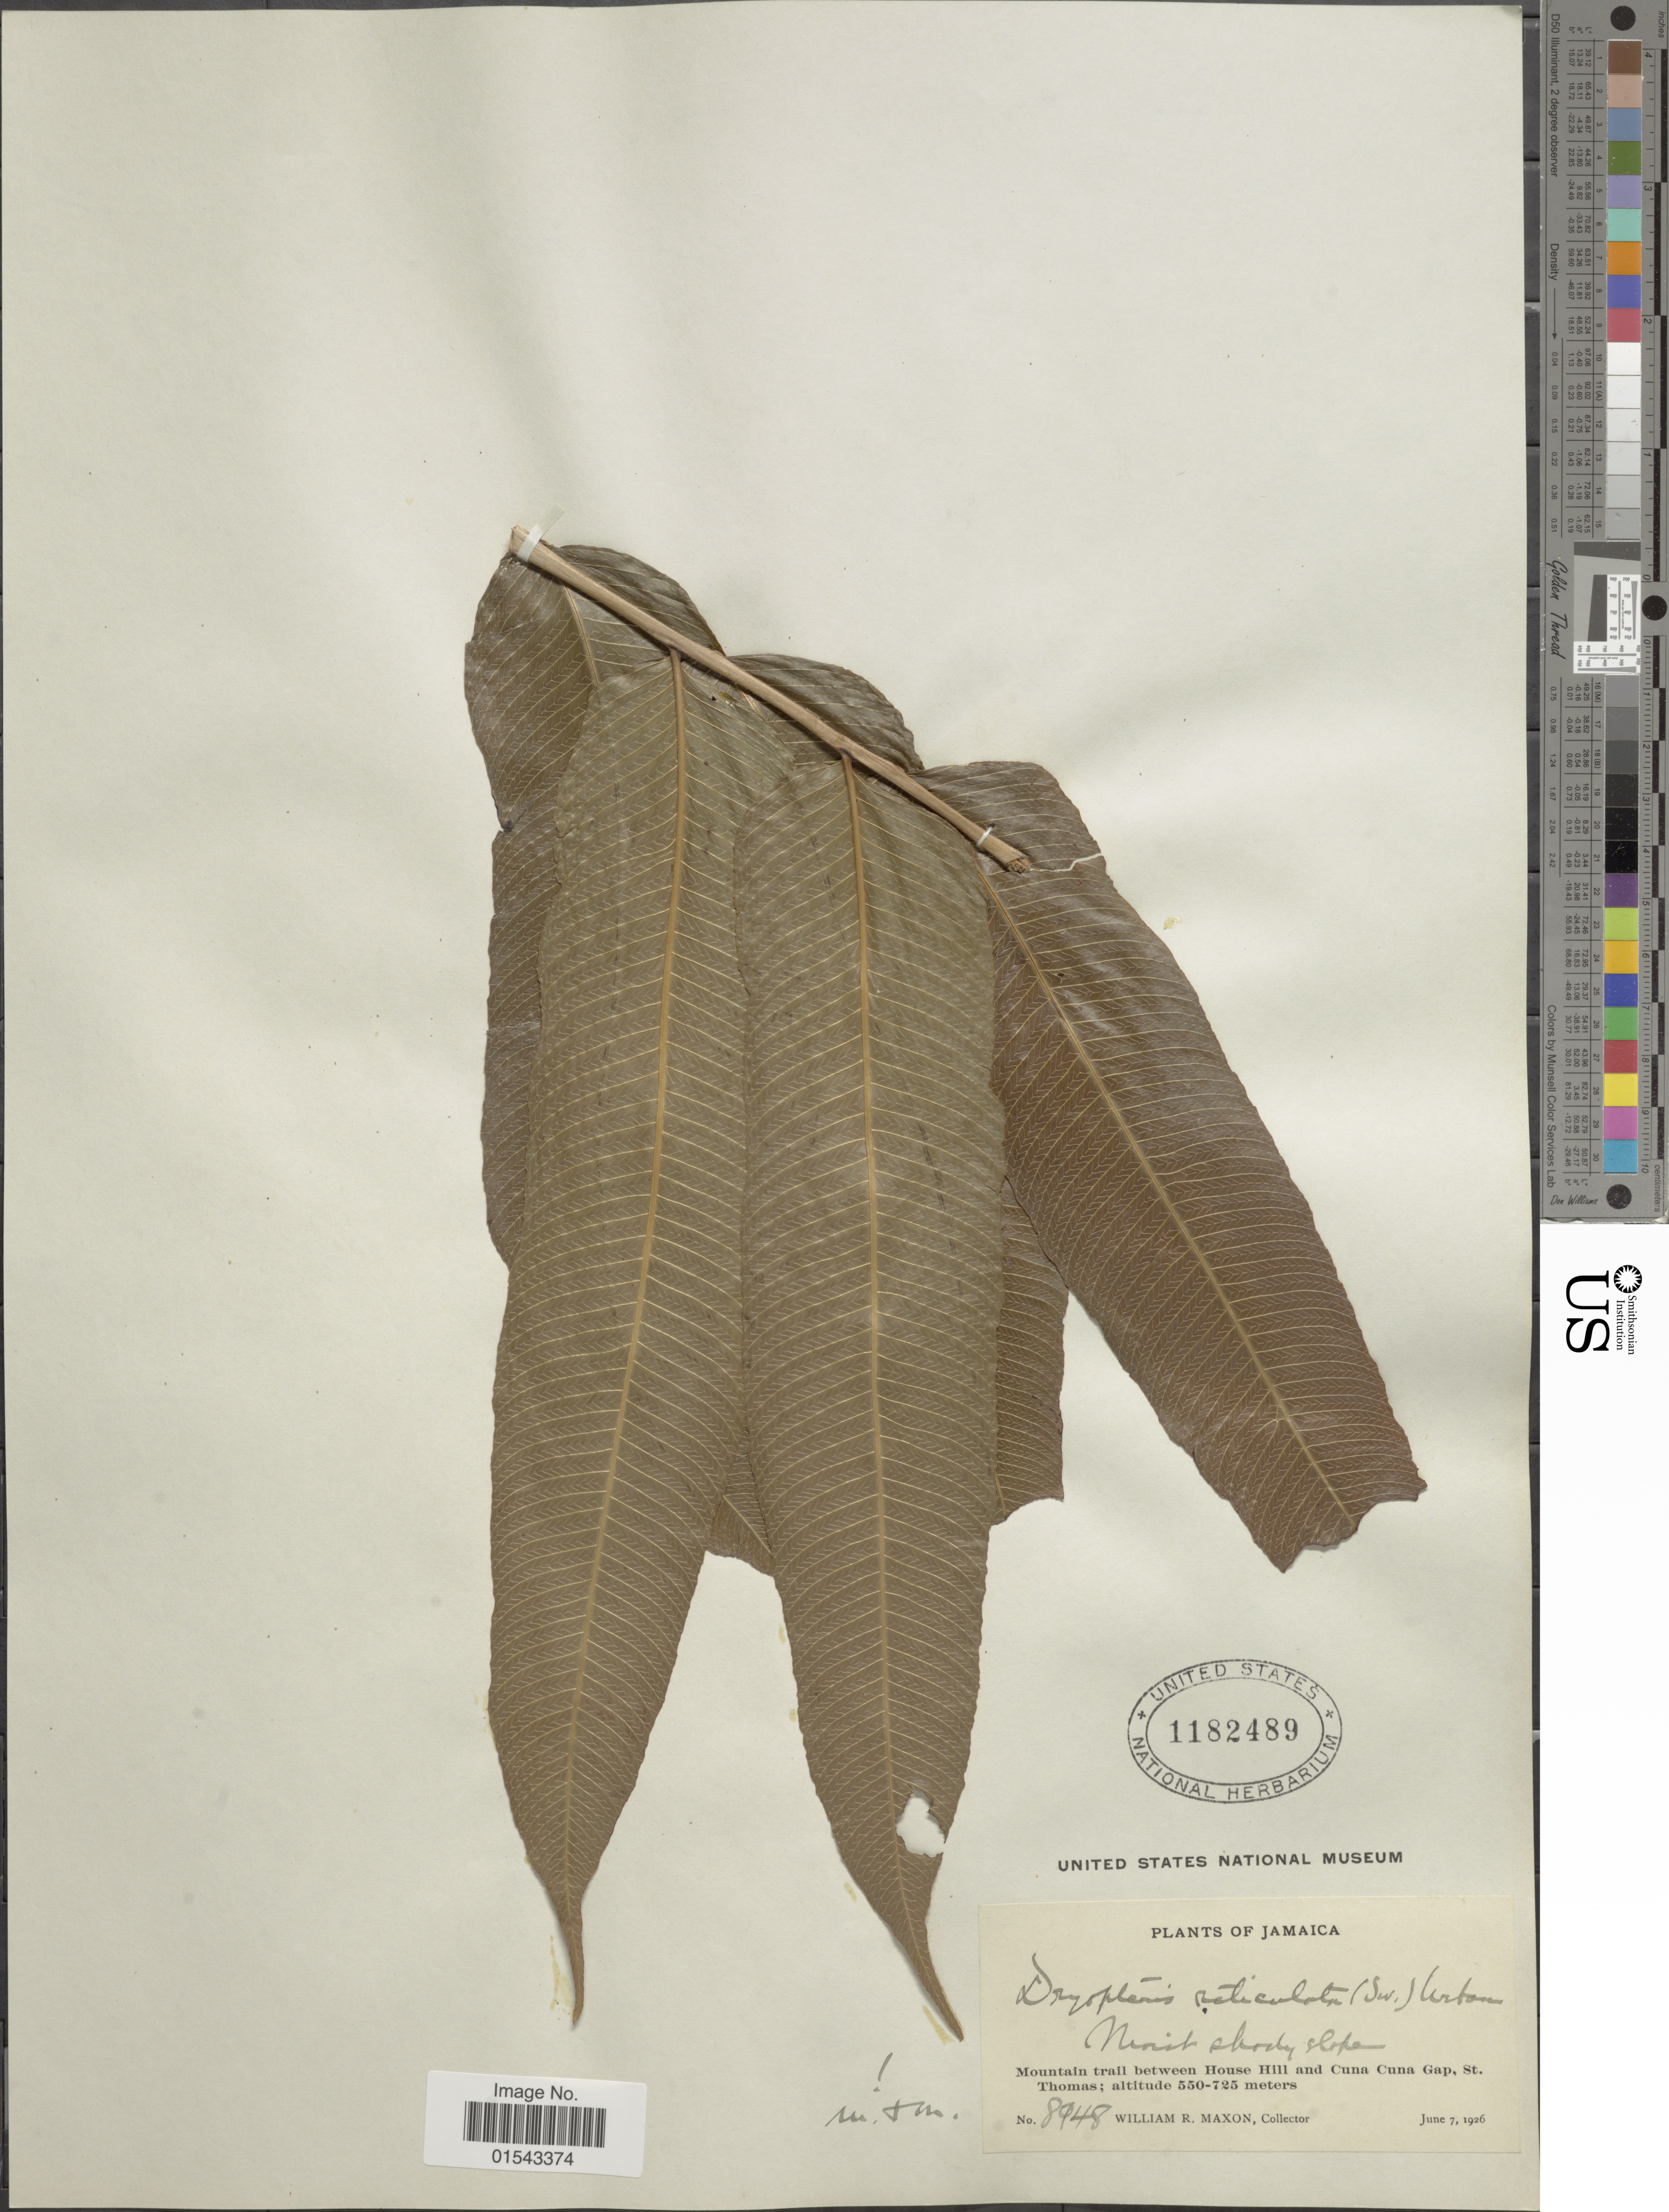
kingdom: Plantae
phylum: Tracheophyta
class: Polypodiopsida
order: Polypodiales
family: Thelypteridaceae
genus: Meniscium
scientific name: Meniscium reticulatum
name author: (L.) Sw.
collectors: W. R. Maxon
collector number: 8948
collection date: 1926-06-07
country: Jamaica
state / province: Saint Thomas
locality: Mountain trail between House Hill and Cuna Cuna Gap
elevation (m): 550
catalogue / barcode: US 1182489